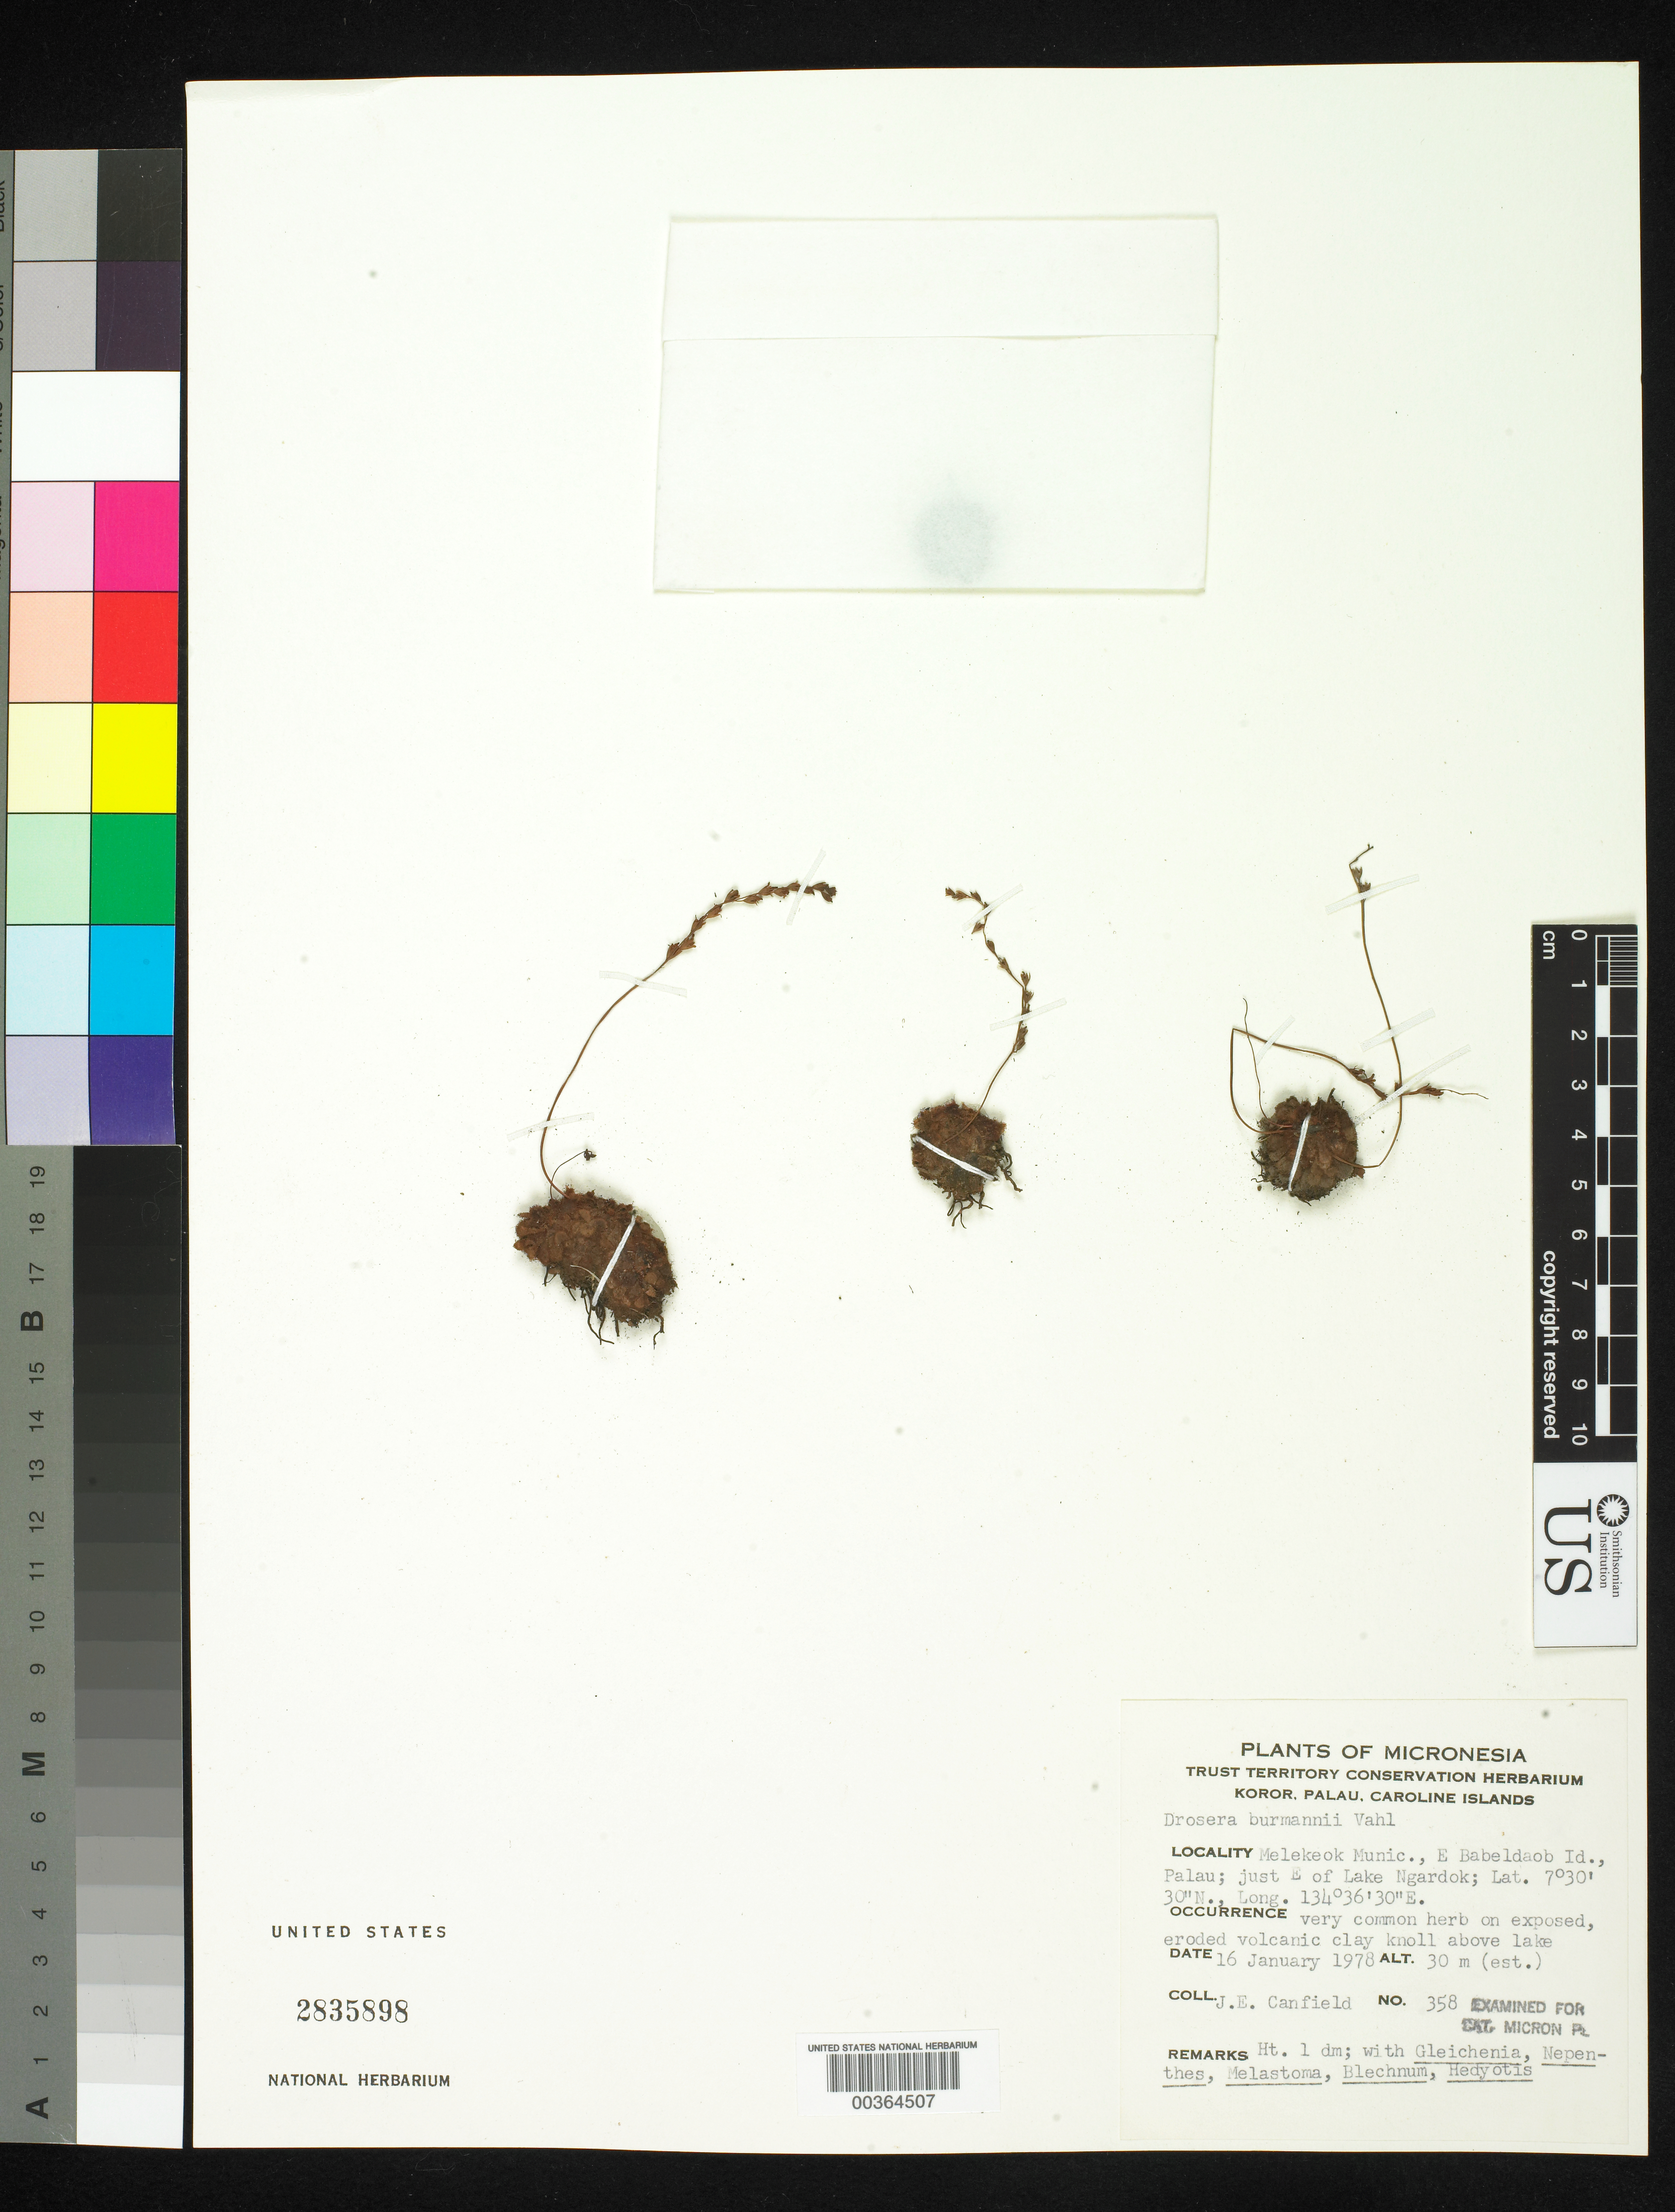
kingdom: Plantae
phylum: Tracheophyta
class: Magnoliopsida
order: Caryophyllales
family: Droseraceae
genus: Drosera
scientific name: Drosera burmannii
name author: Vahl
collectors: J. E. Canfield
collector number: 358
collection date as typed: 16 Jan 1978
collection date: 1978-01-16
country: Palau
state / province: Melekeok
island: Babeldaob [Babelthuap]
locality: Melekeok mun., e of lake ngardok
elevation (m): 30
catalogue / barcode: US 2835898